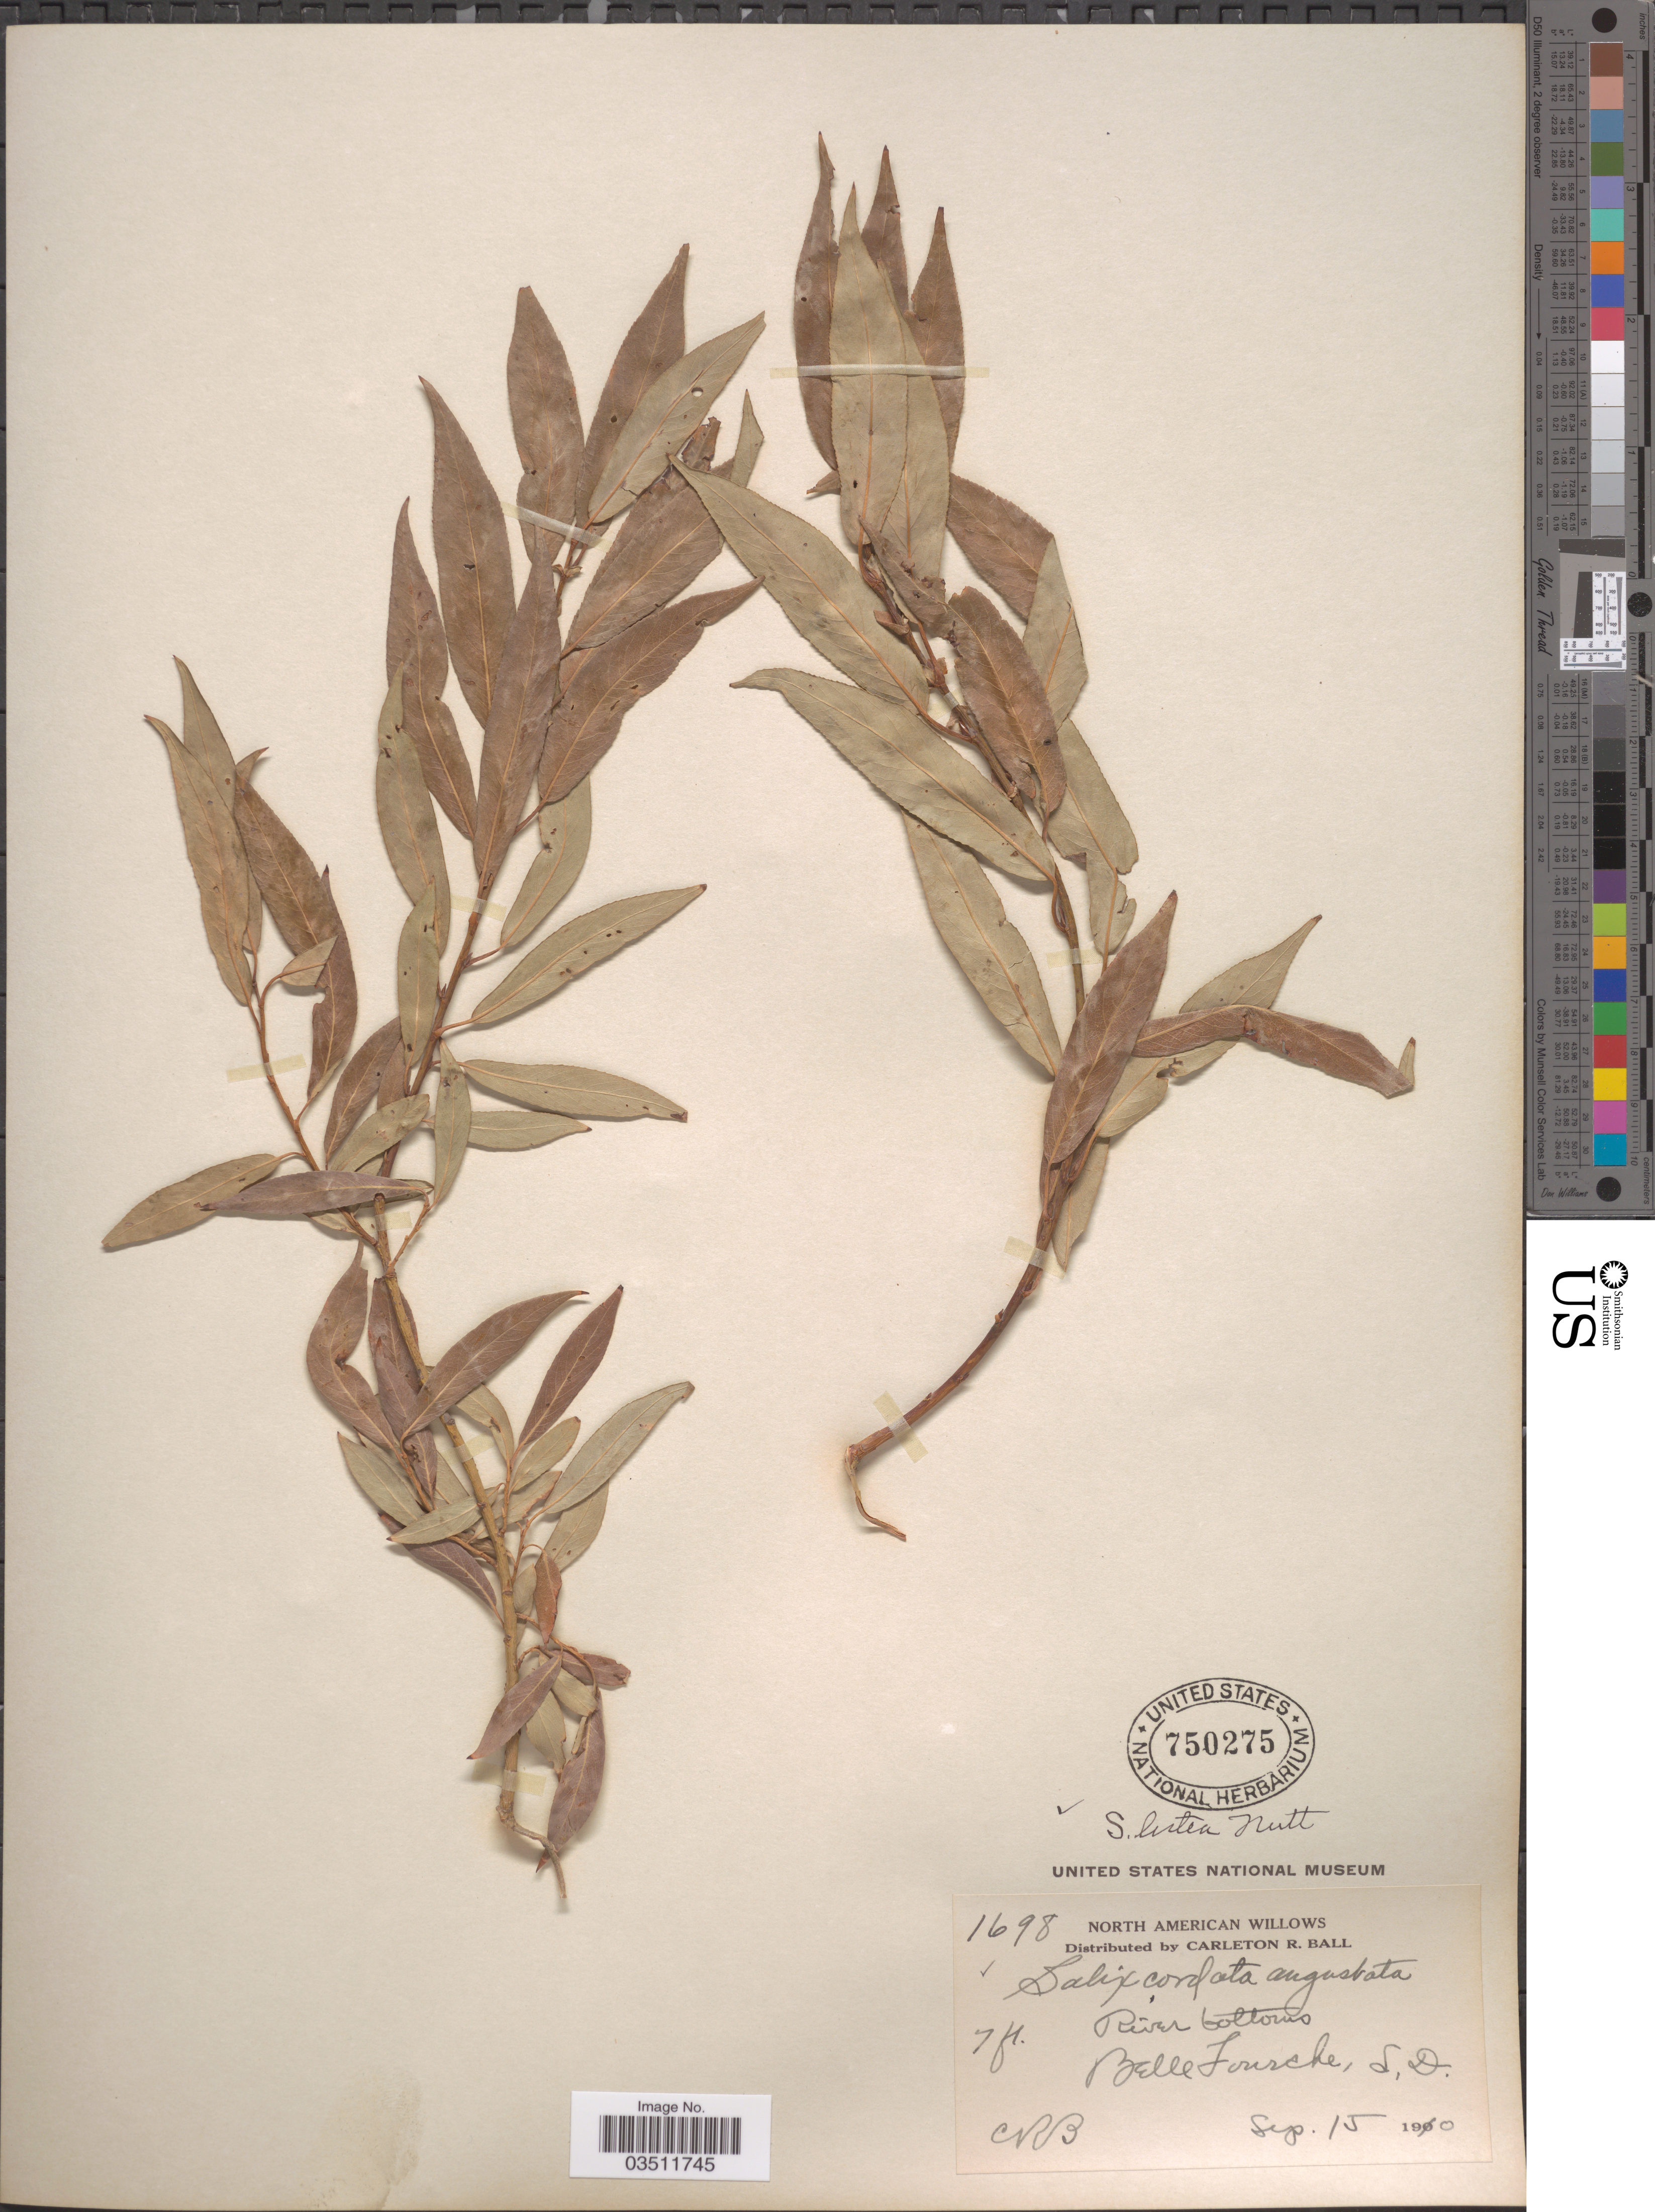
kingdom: Plantae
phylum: Tracheophyta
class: Magnoliopsida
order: Malpighiales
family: Salicaceae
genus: Salix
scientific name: Salix lutea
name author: Nutt.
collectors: C. R. Ball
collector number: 1698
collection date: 1910-09-15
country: United States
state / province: South Dakota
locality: River bottoms. Belle Fourche.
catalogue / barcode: US 750275